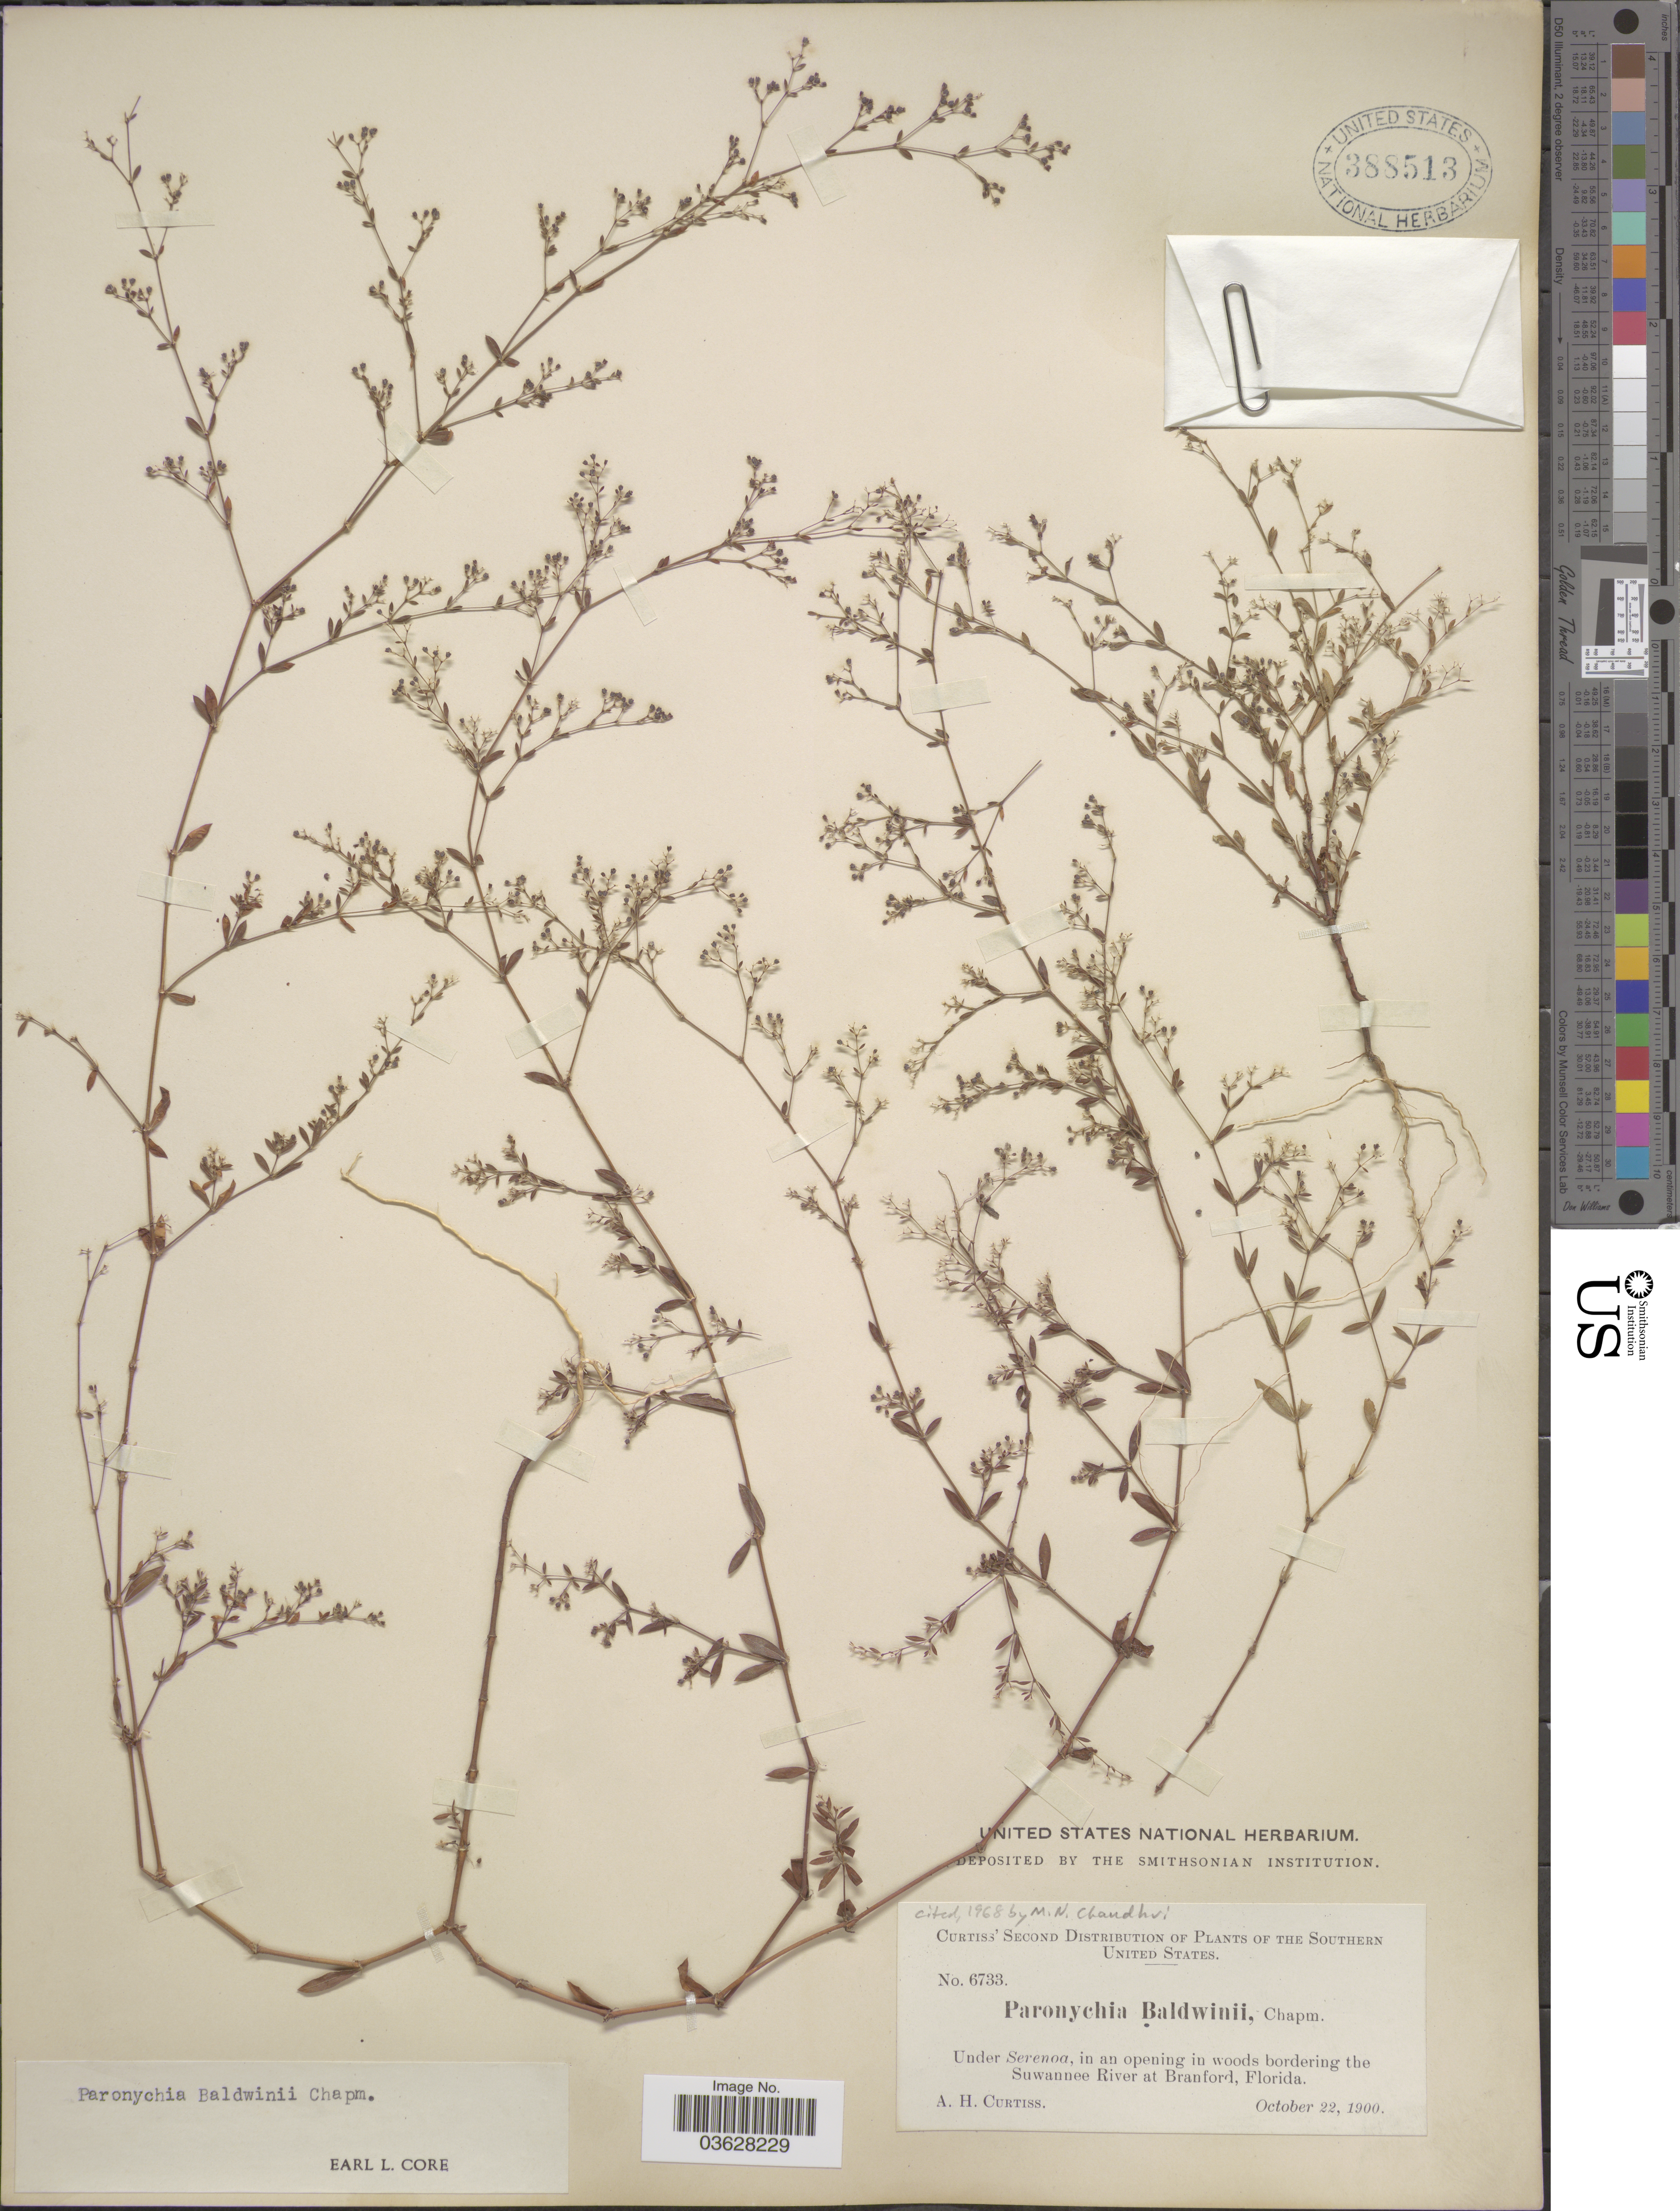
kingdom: Plantae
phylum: Tracheophyta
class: Magnoliopsida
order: Caryophyllales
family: Caryophyllaceae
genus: Paronychia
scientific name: Paronychia baldwinii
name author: (A. Gray & Torr.) Fenzl ex Walp.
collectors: A. H. Curtiss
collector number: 6733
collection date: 1900-10-22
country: United States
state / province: Florida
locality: The Southern United States. In an opening in woods bordering the Suwannee River at Branford.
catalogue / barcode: US 388513